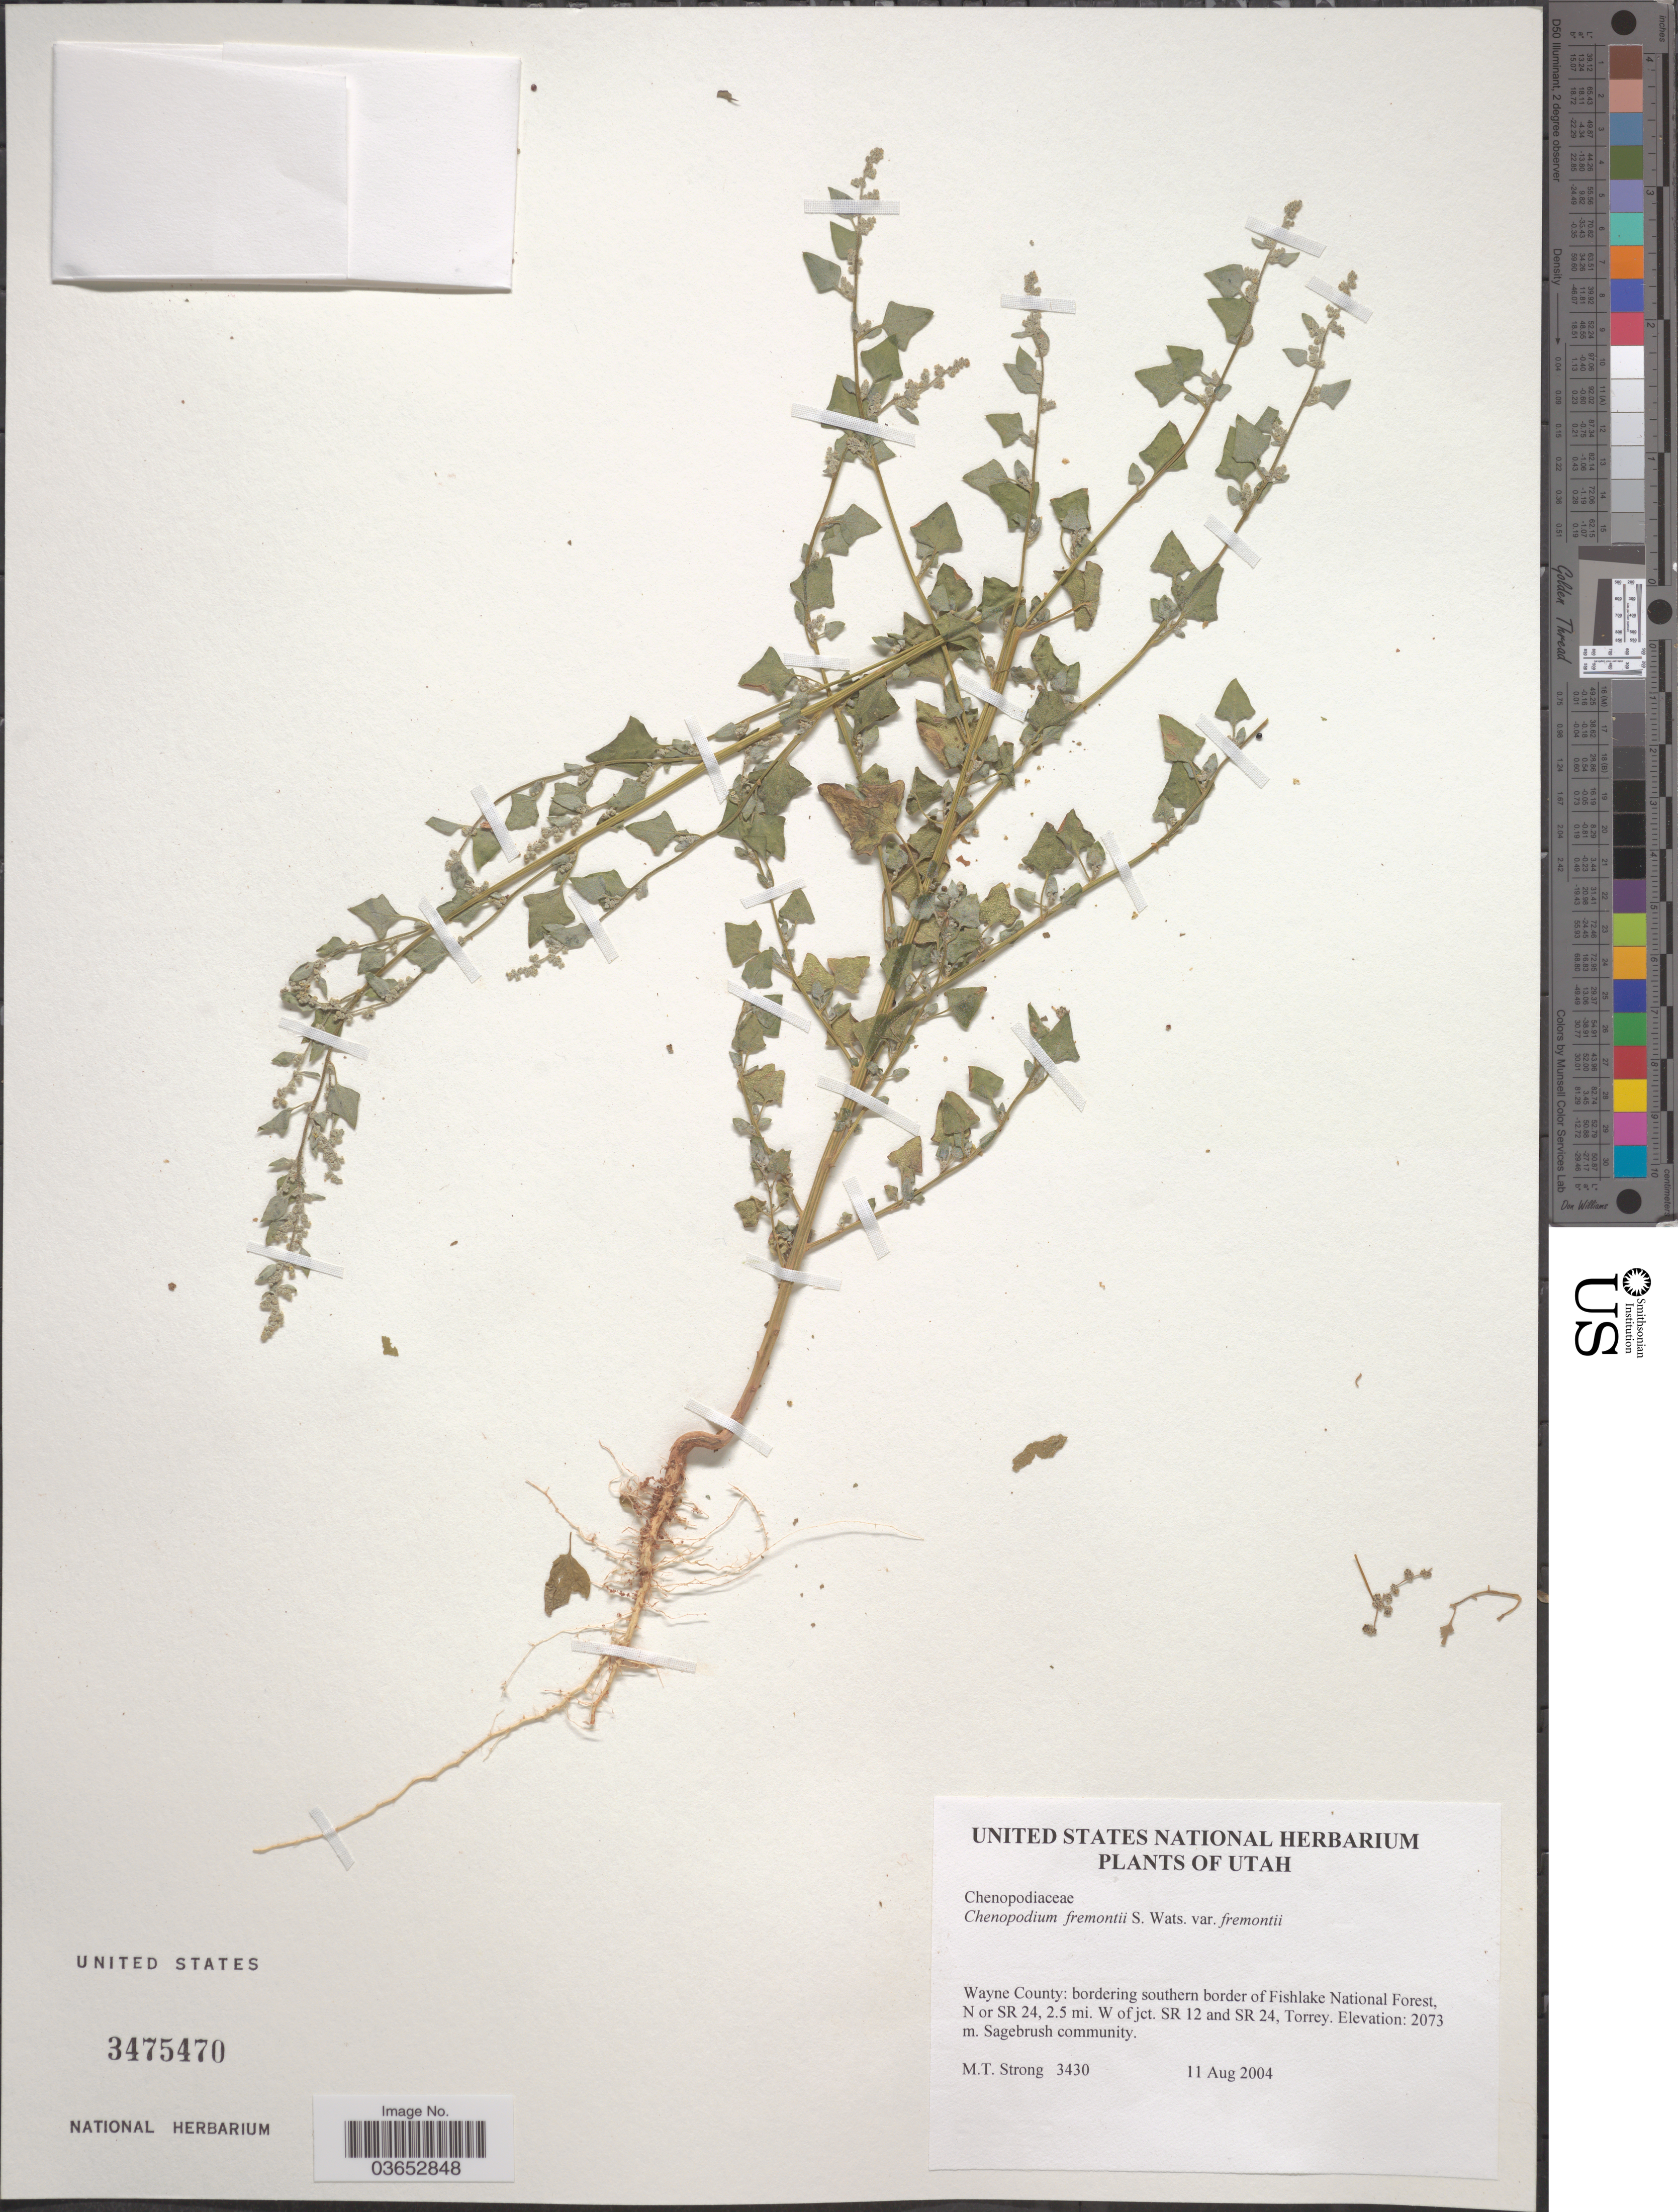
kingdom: Plantae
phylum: Tracheophyta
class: Magnoliopsida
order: Caryophyllales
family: Amaranthaceae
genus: Chenopodium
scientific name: Chenopodium fremontii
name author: S. Watson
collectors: M. T. Strong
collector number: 3430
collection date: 2004-08-11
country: United States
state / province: Utah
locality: Wayne County: bordering southern border of Fishlake National Forest, N or SR 24, 2.5 mi. W of jct. SR 12 and SR 24, Torrey.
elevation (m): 2073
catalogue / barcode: US 3475470